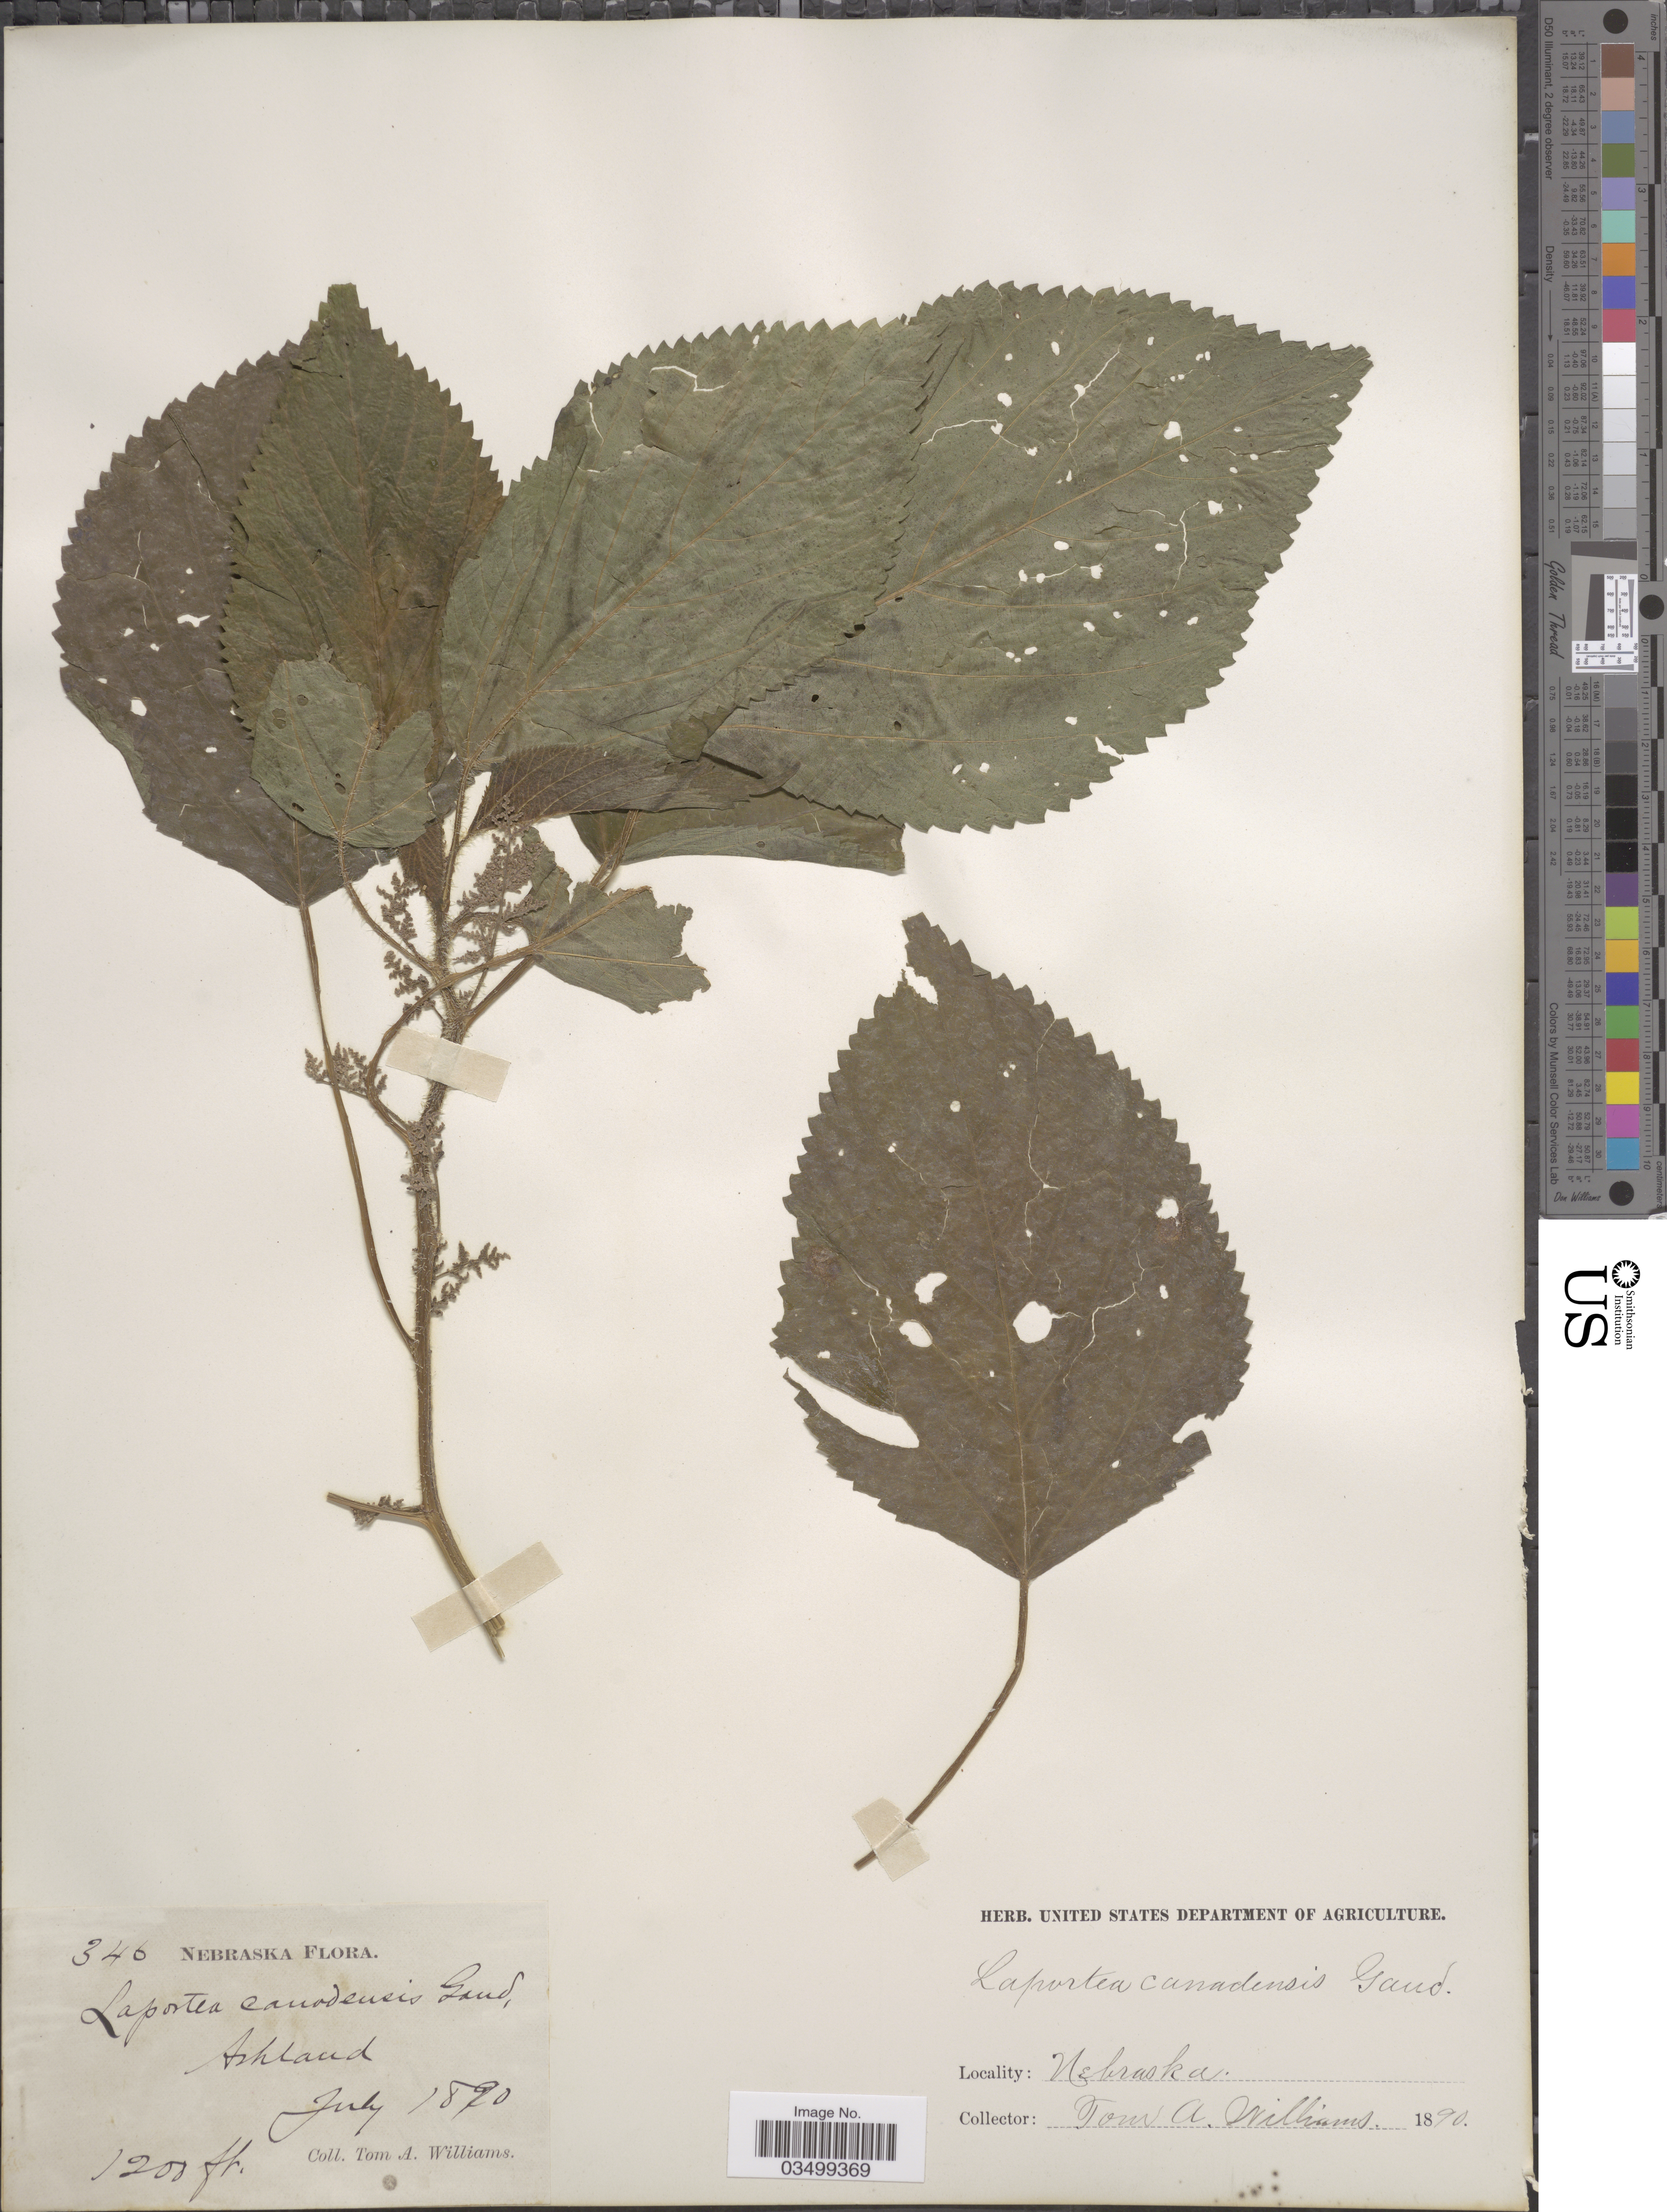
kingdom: Plantae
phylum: Tracheophyta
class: Magnoliopsida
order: Rosales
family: Urticaceae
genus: Laportea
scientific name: Laportea canadensis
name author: (L.) Wedd.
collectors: T. Williams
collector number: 346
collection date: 1890-07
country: United States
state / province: Nebraska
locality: Ashland.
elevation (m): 366